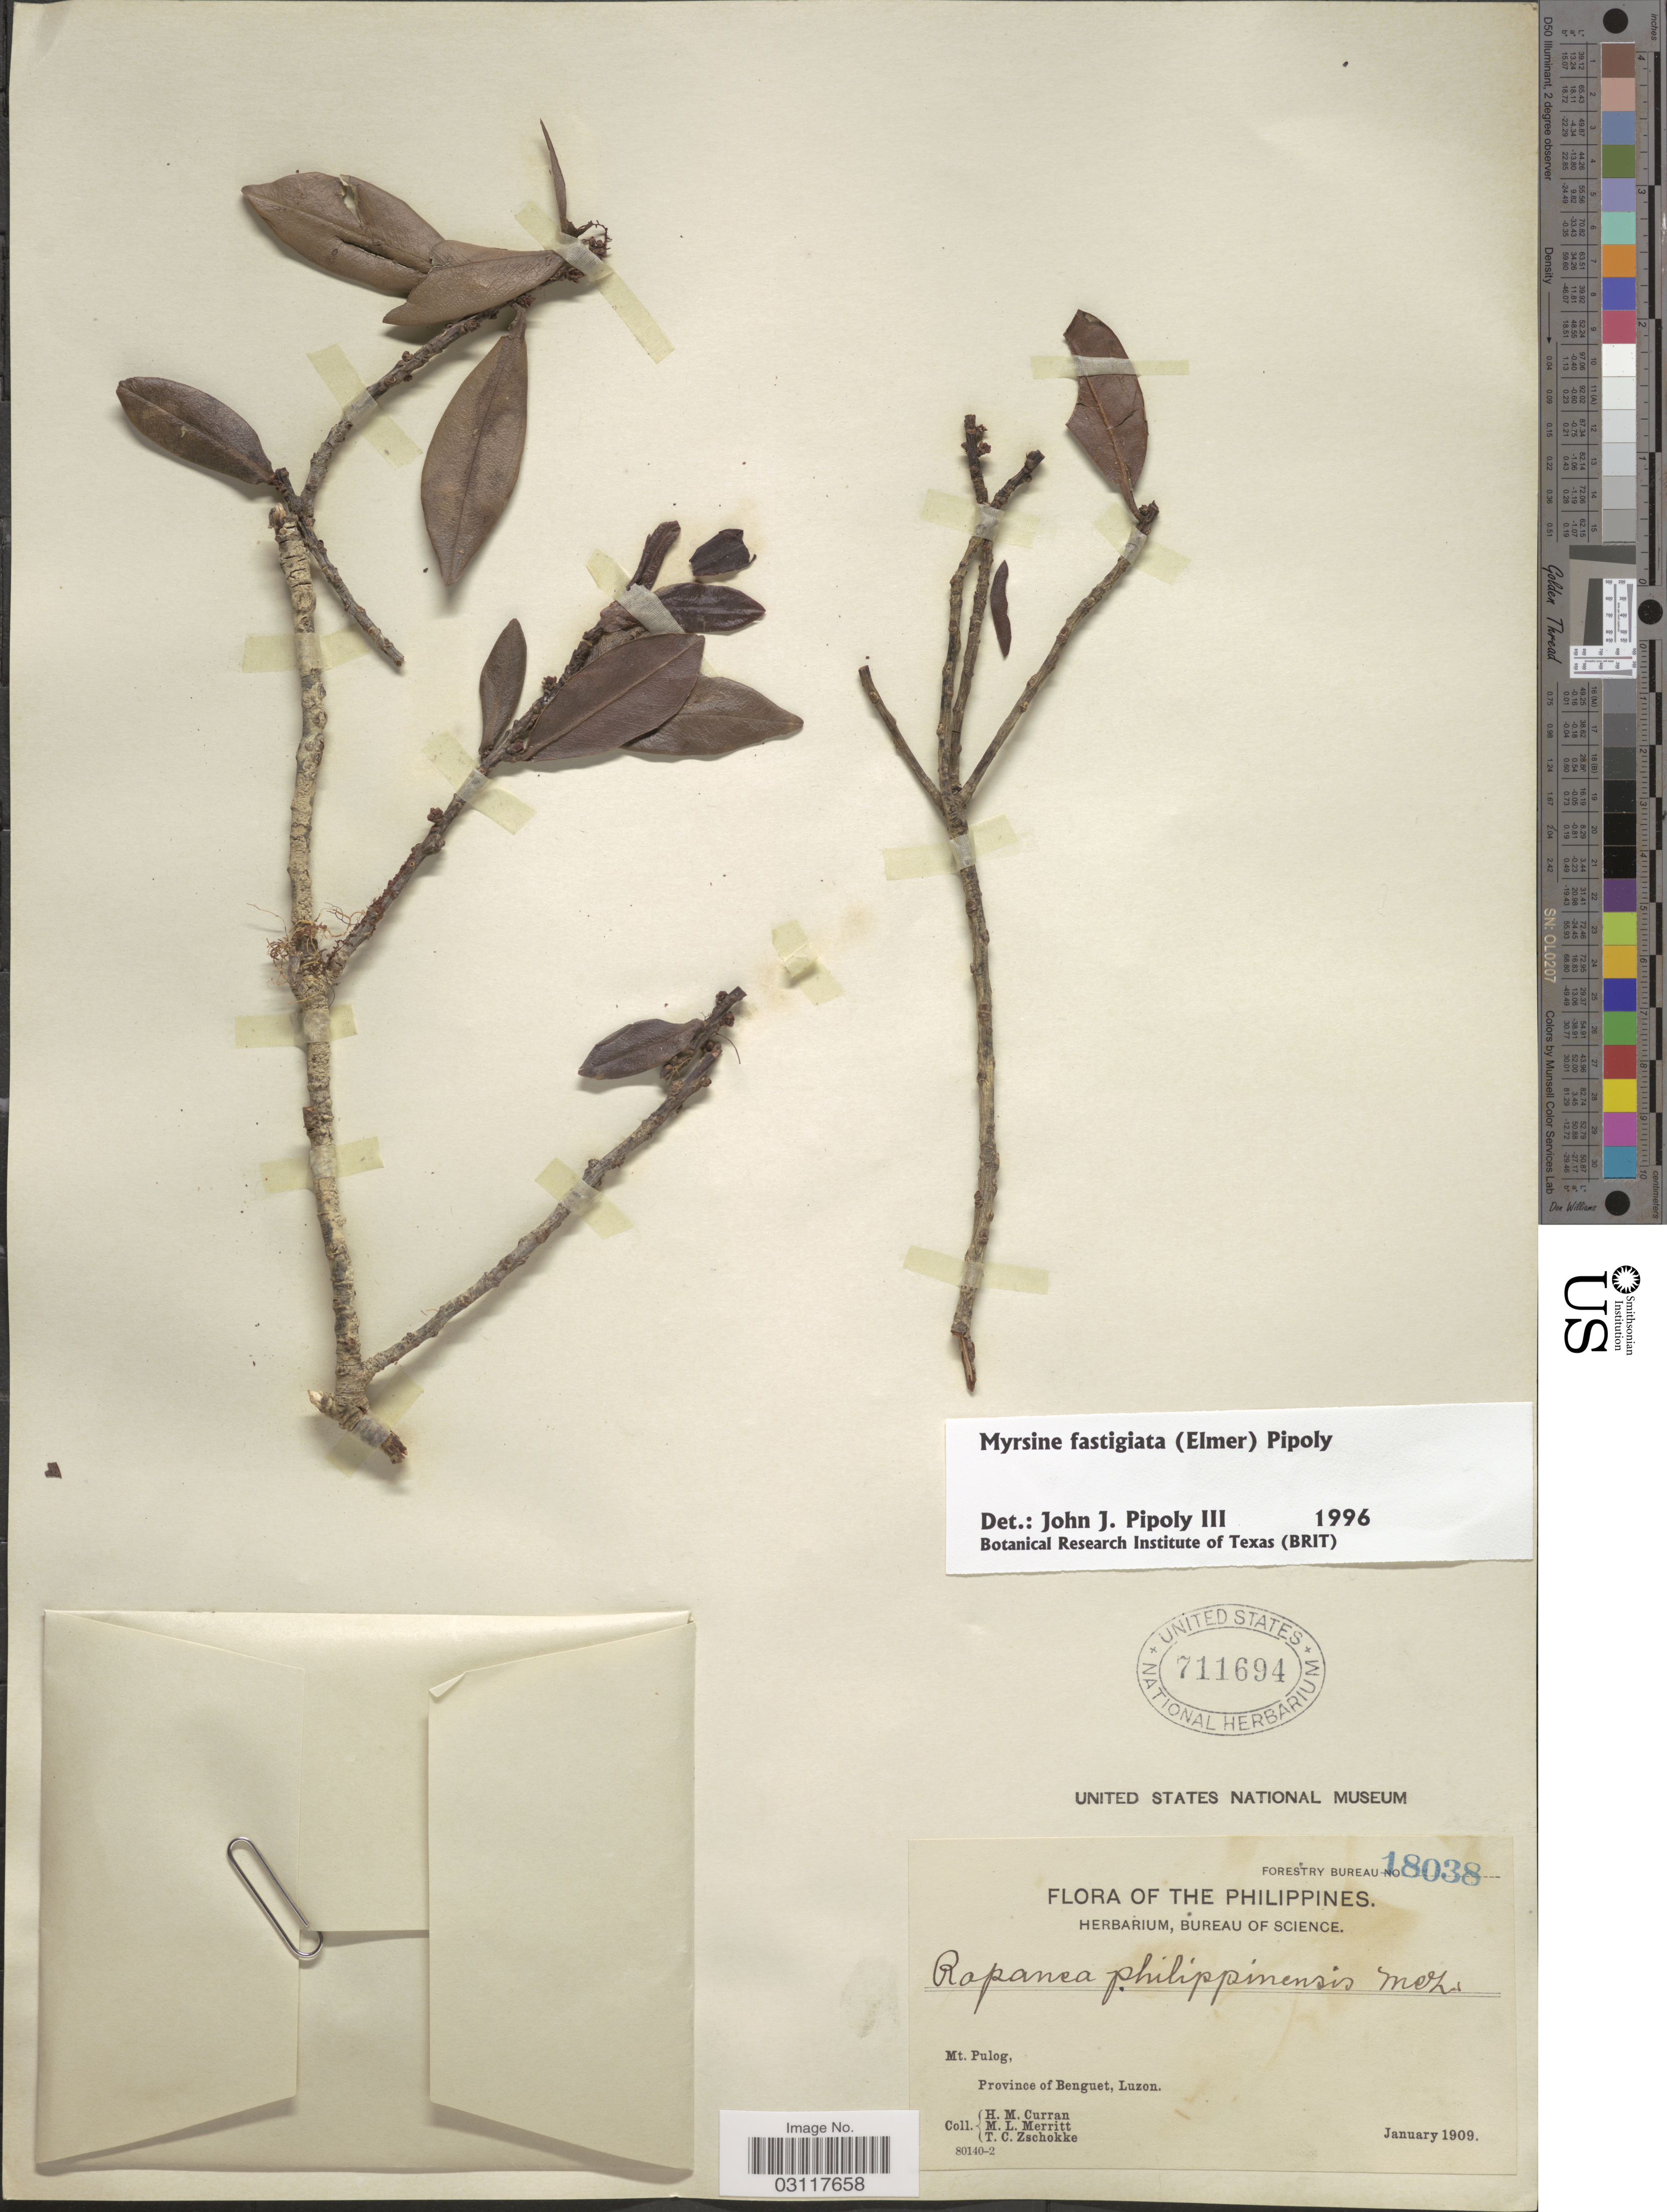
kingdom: Plantae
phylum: Tracheophyta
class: Magnoliopsida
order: Ericales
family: Primulaceae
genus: Myrsine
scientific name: Myrsine fastigiata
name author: (Elmer) Pipoly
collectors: H. M. Curran, M. L. Merritt & T. C. Zschokke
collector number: Forestry Bureau 18038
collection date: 1909-01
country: Philippines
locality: Mt. Pulog, Province of Benguet, Luzon.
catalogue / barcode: US 711694